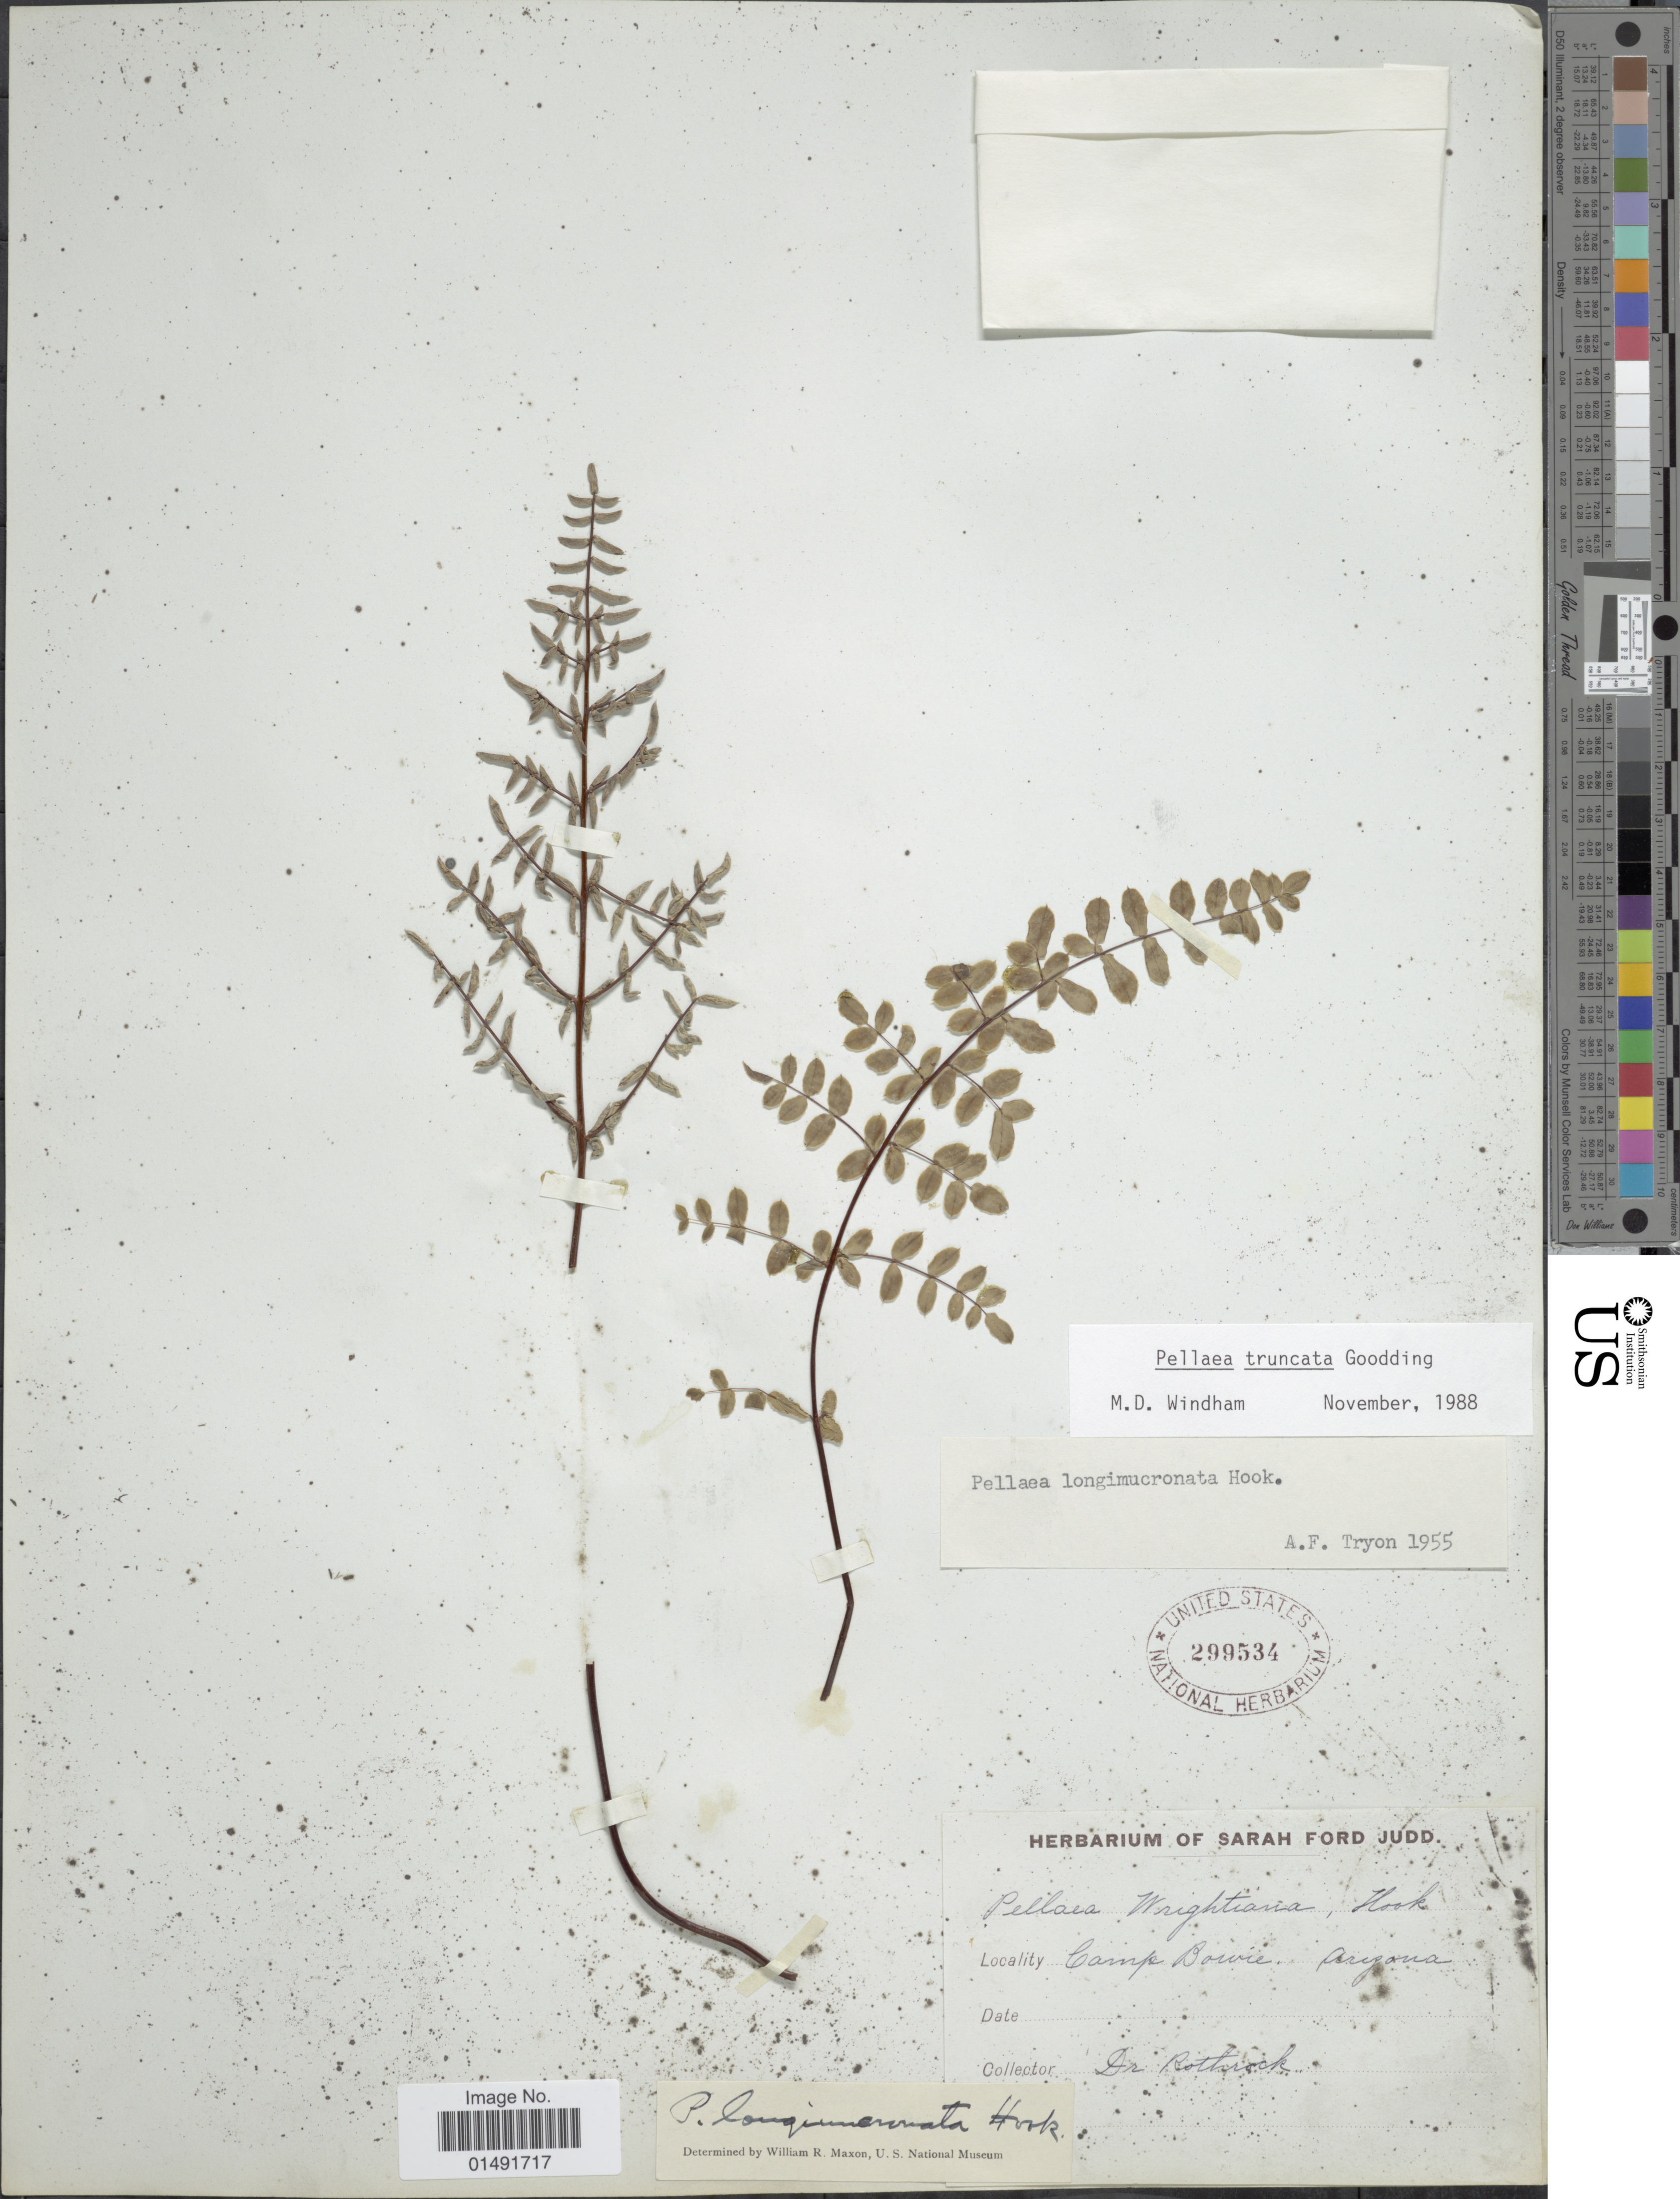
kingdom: Plantae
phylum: Tracheophyta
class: Polypodiopsida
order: Polypodiales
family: Pteridaceae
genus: Pellaea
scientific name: Pellaea truncata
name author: Goodd.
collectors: Rothrock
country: United States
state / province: Arizona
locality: Camp Bowie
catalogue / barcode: US 299534